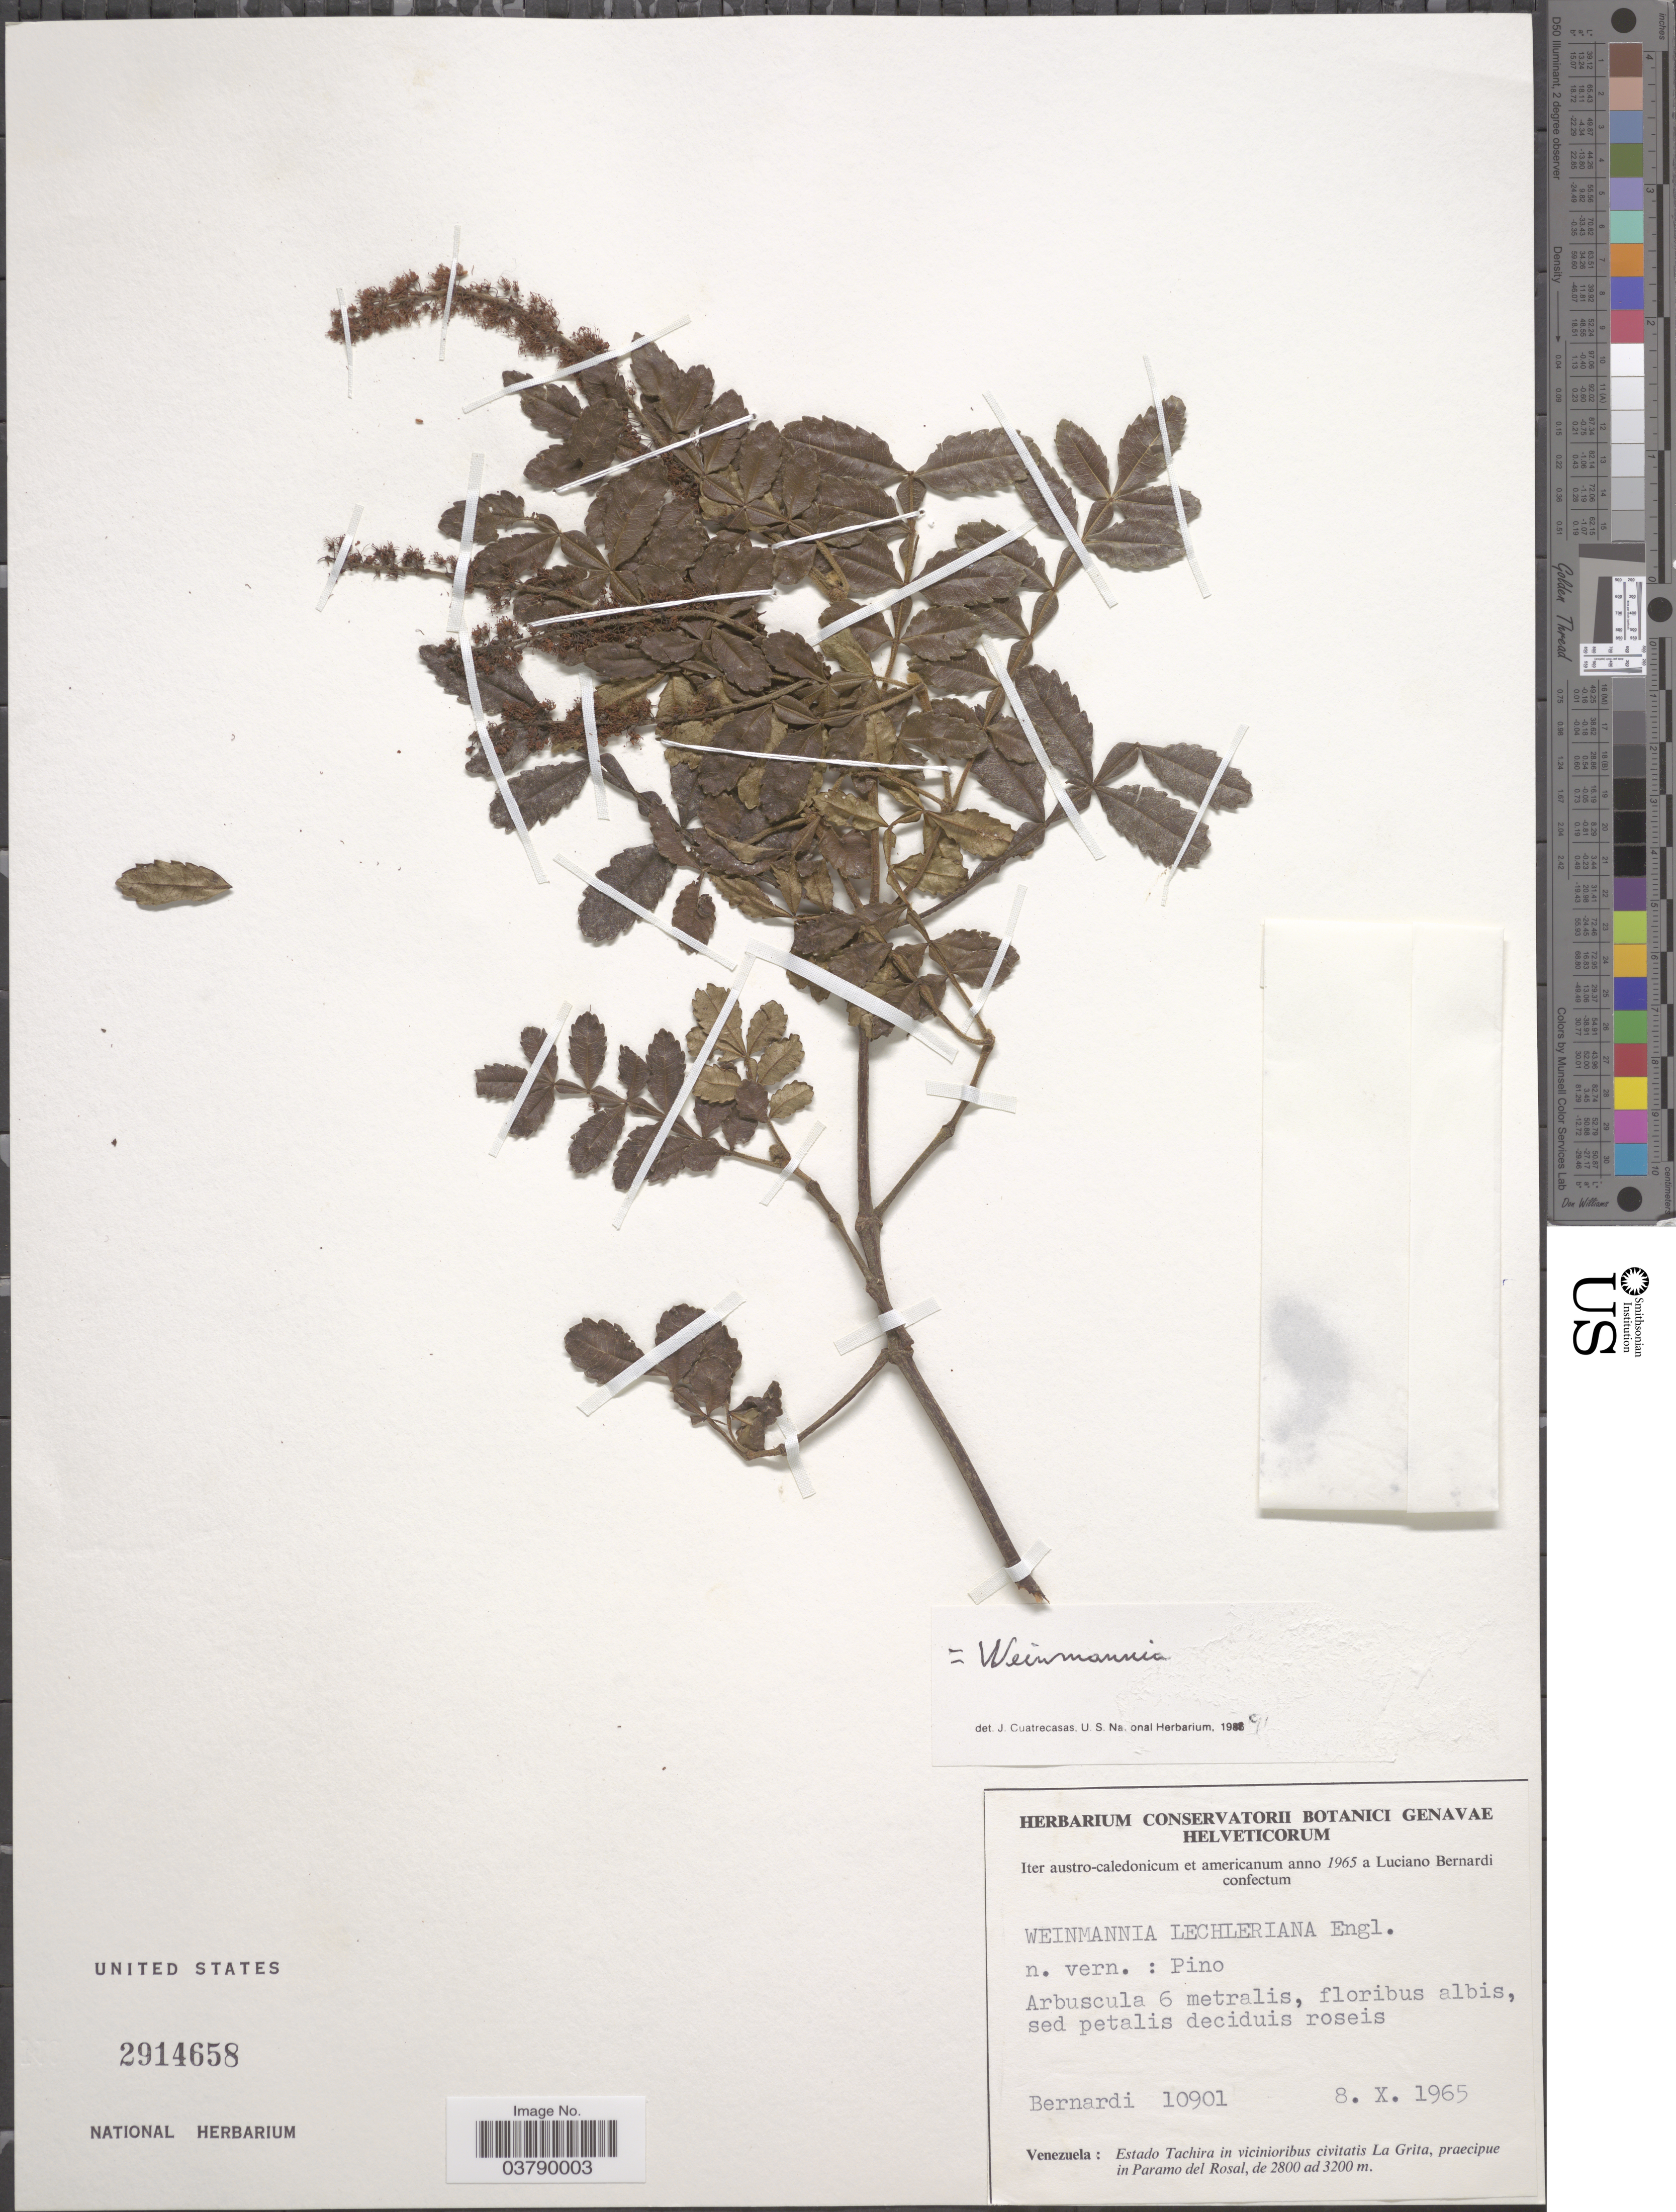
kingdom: Plantae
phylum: Tracheophyta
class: Magnoliopsida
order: Oxalidales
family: Cunoniaceae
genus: Weinmannia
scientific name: Weinmannia sp.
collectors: L. Bernardi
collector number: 10901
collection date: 1965-10-08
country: Venezuela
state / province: Tachira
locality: In vicinioribus civitatis La Grita, praecipue in Paramo del Rosal.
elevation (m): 2800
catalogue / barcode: US 2914658